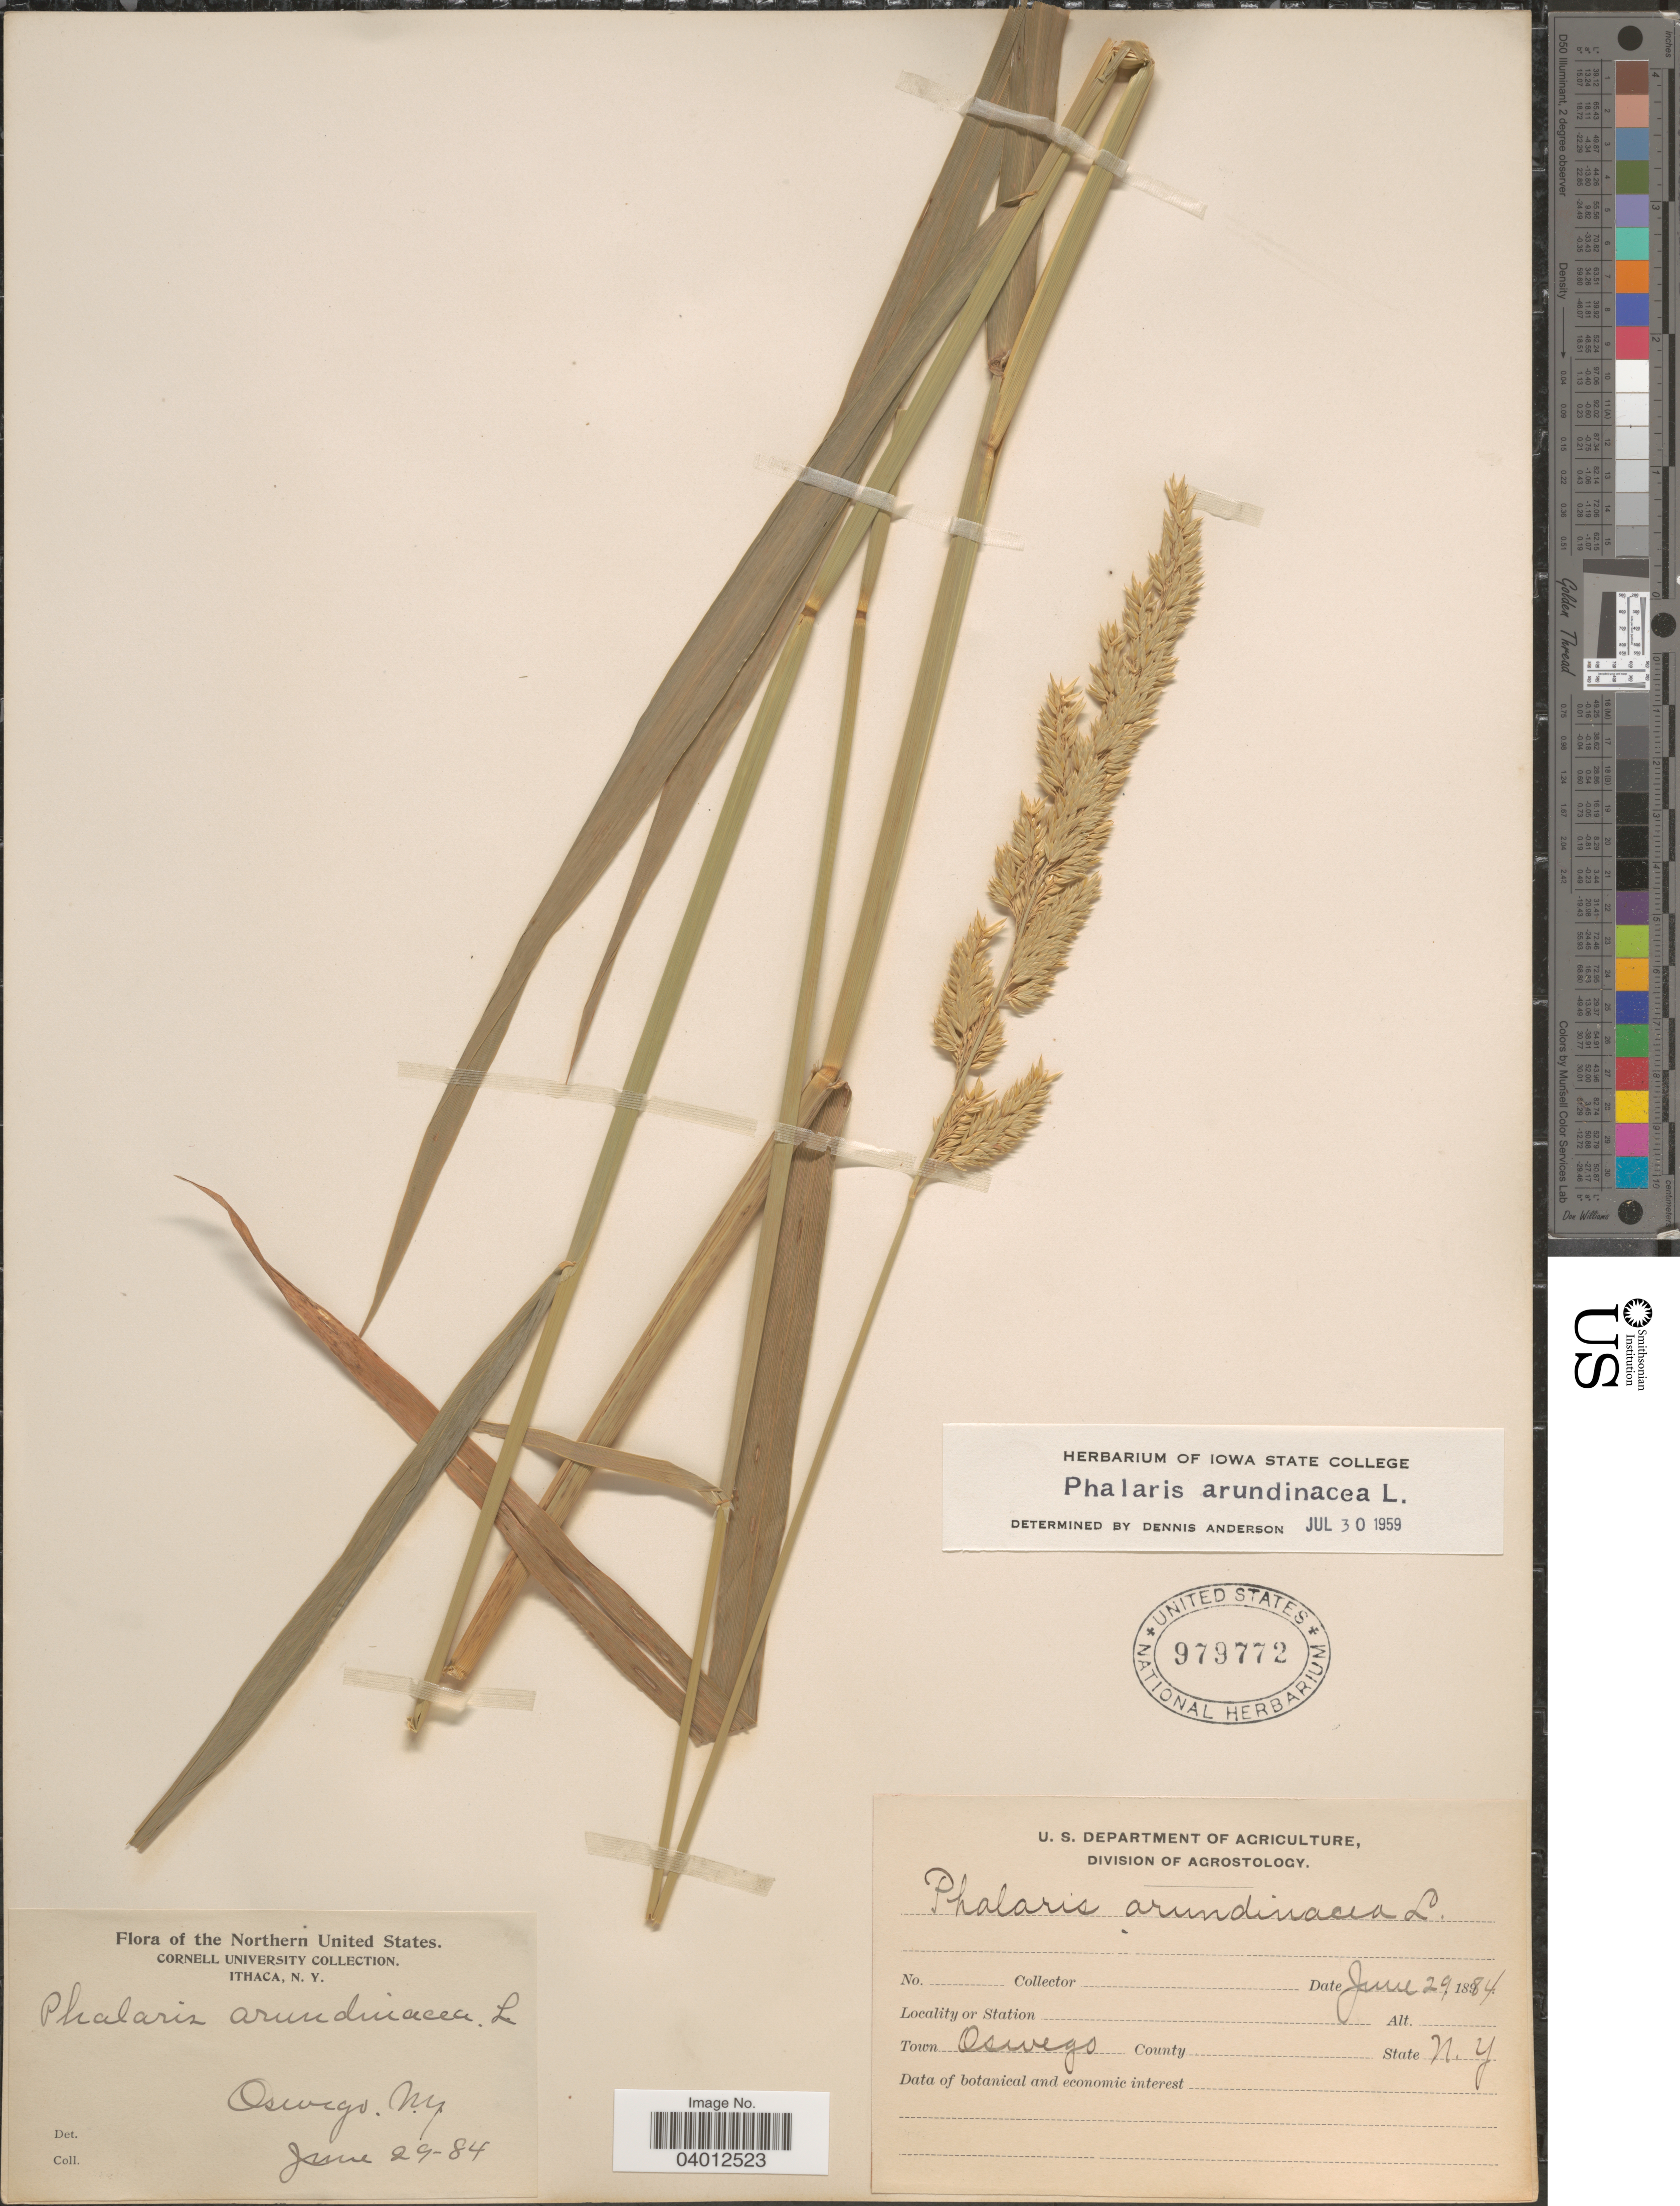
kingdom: Plantae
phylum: Tracheophyta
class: Liliopsida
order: Poales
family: Poaceae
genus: Phalaris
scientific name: Phalaris arundinacea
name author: L.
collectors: Cornell University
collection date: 1884-06-29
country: United States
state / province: New York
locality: The Northern United States. Oswego.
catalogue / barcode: US 979772